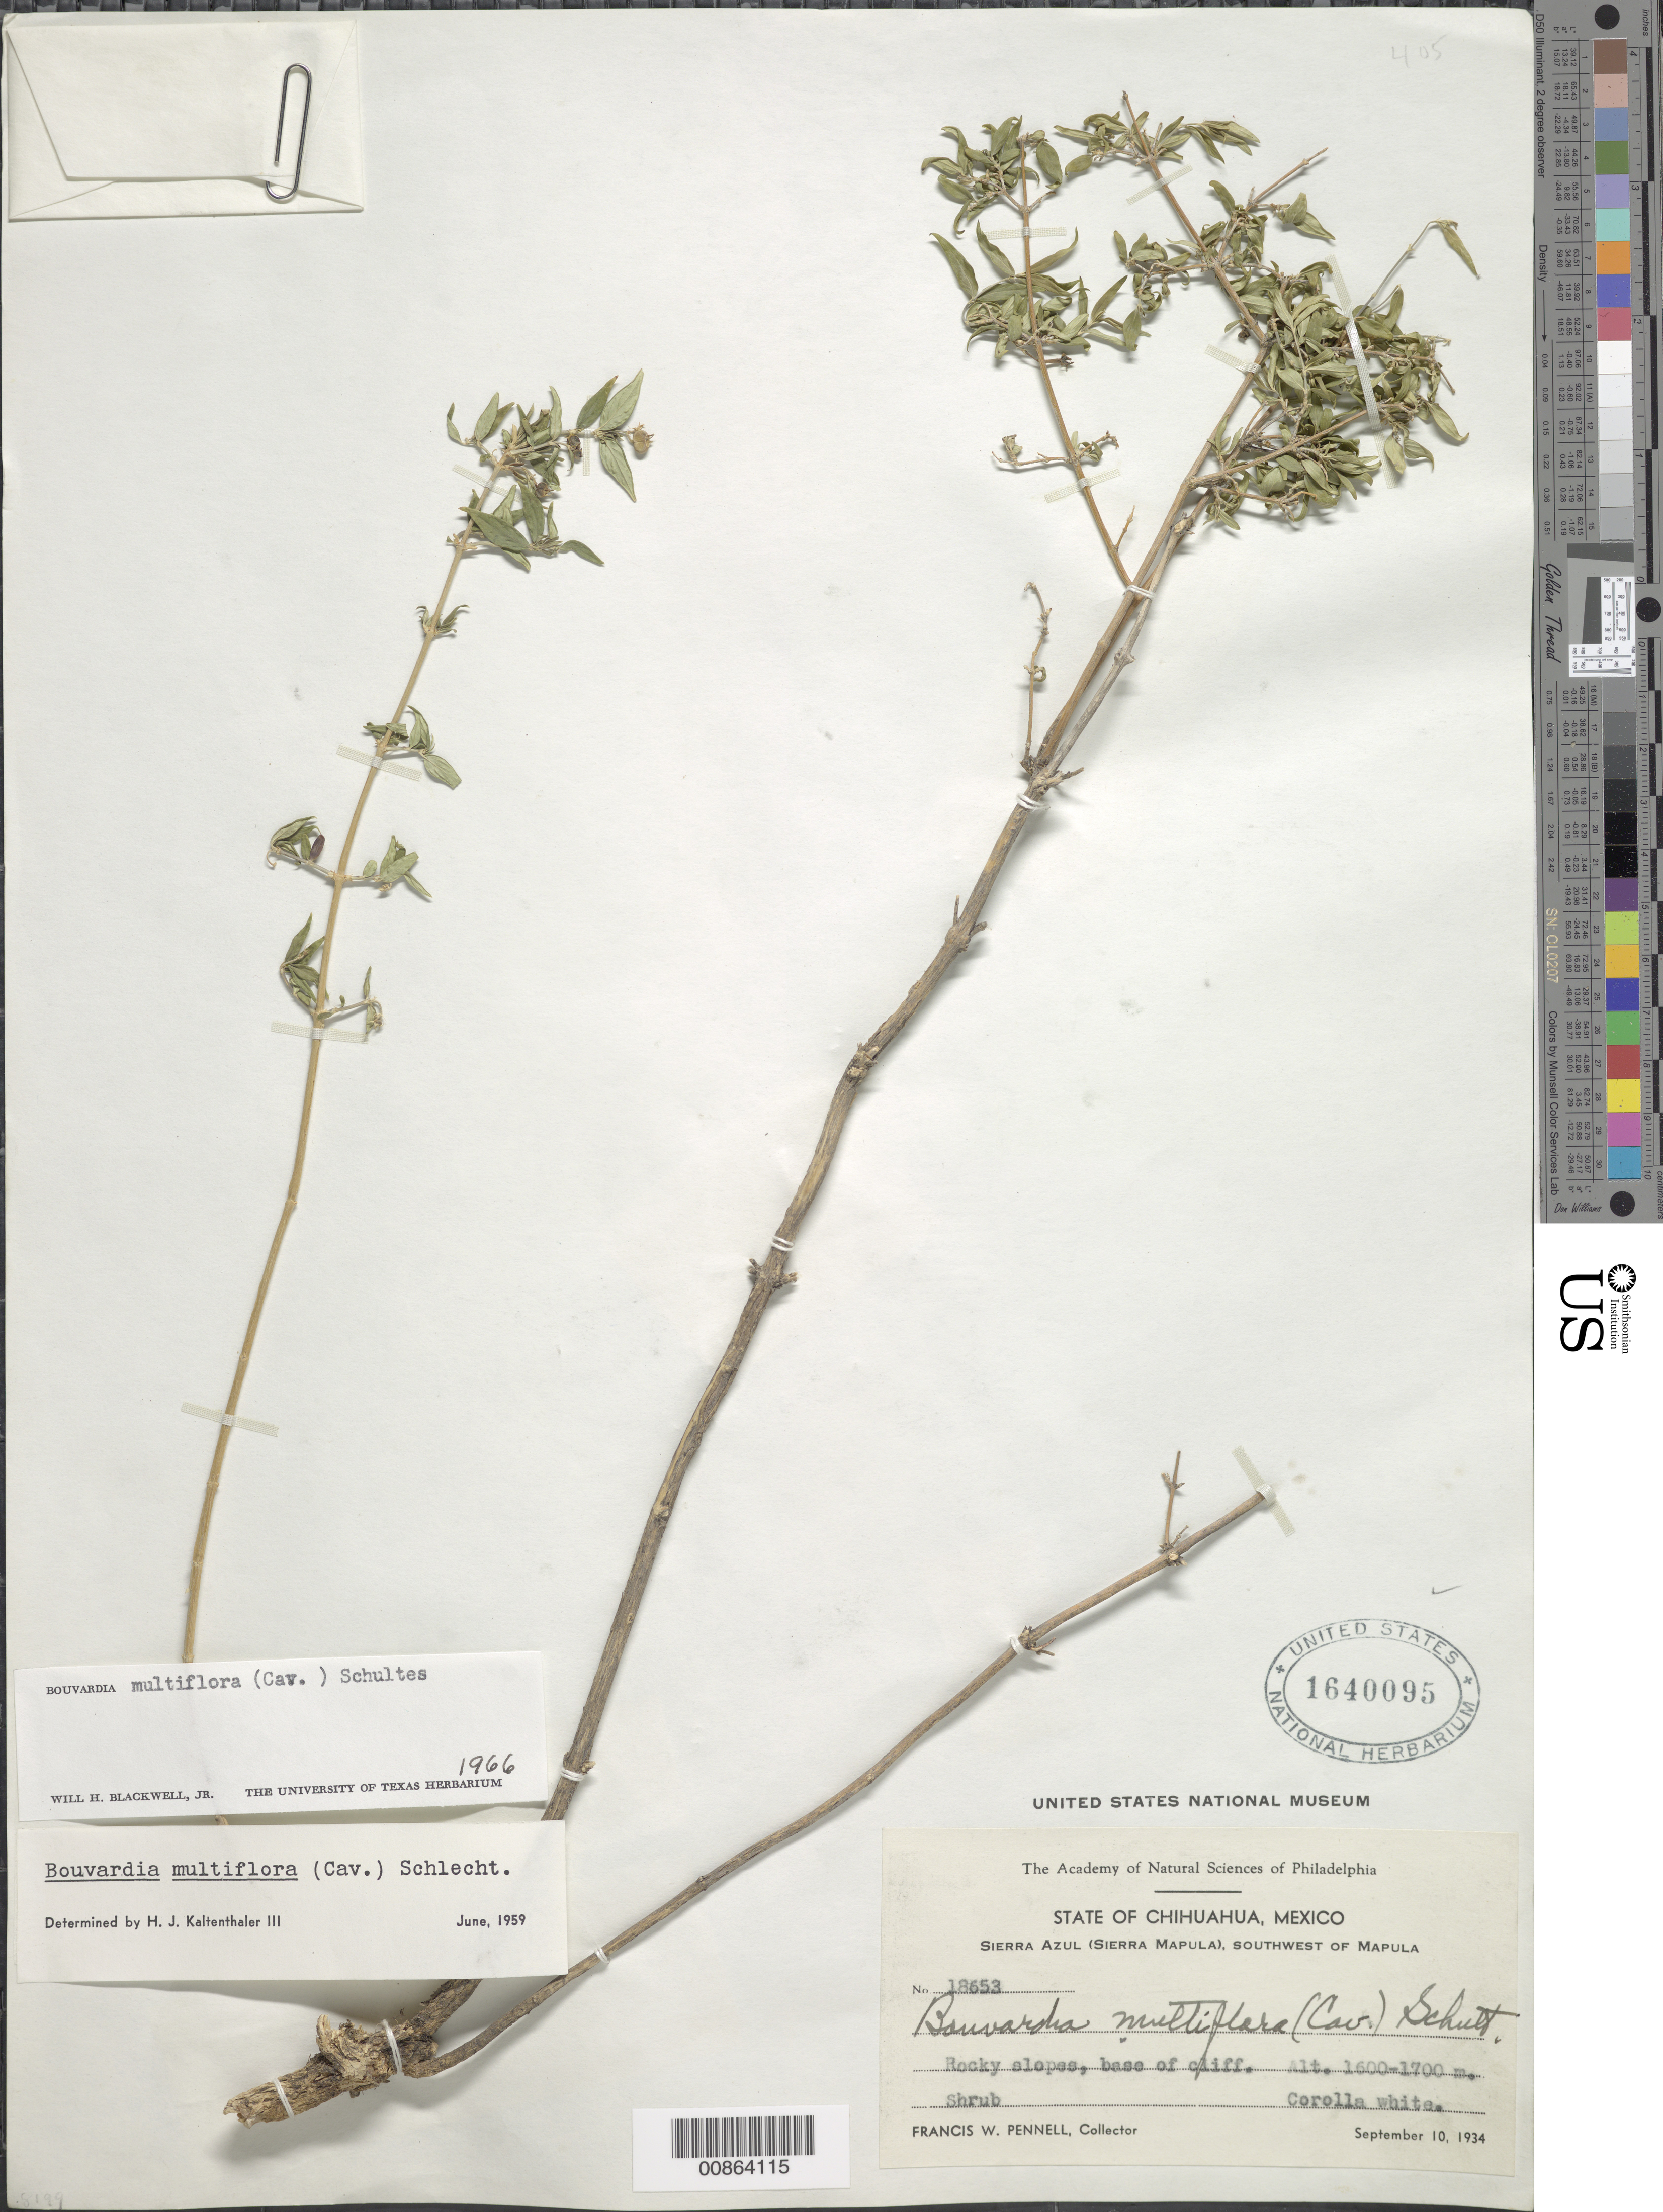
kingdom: Plantae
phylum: Tracheophyta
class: Magnoliopsida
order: Gentianales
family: Rubiaceae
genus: Bouvardia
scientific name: Bouvardia multiflora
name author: (Cav.) Schult.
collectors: F. W. Pennell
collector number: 18653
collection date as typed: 10 Sep 1934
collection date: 1934-09-10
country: Mexico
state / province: Chihuahua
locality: Sierra Azul (Sierra Mapula), southwest of Mapula.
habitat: Rocky slopes, base of cliff.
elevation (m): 1700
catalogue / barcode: US 1640095